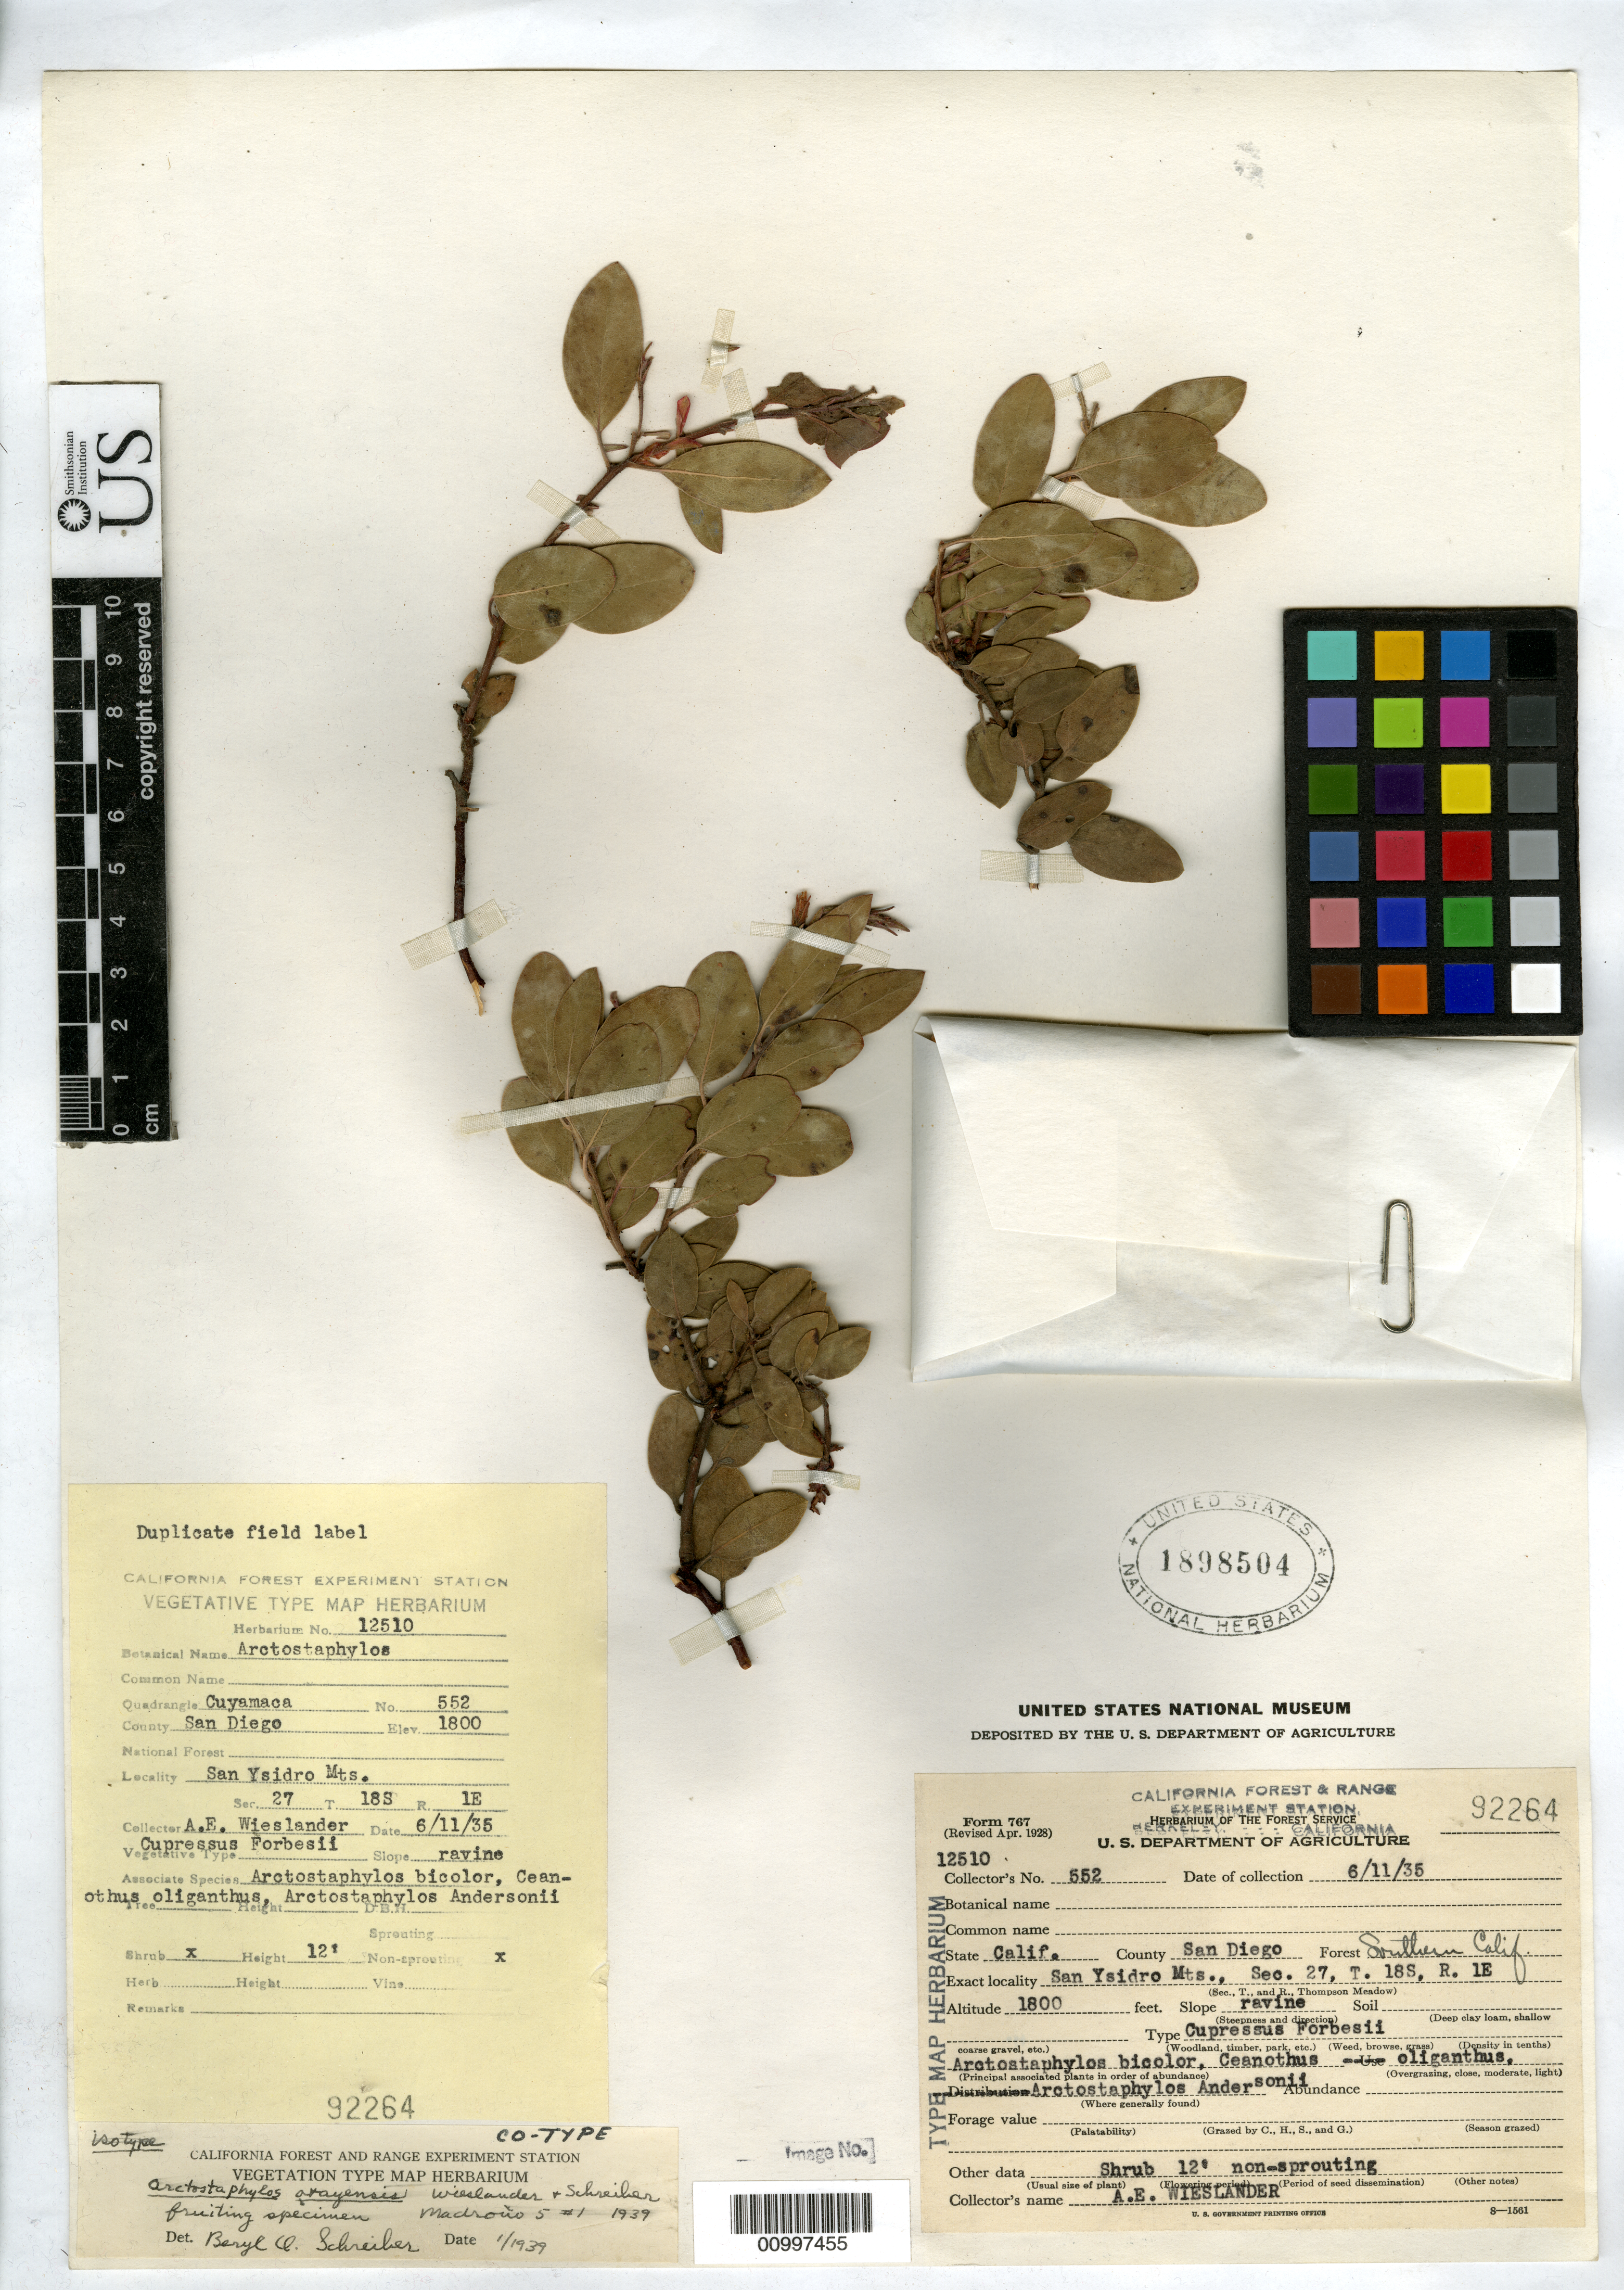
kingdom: Plantae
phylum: Tracheophyta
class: Magnoliopsida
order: Ericales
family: Ericaceae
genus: Arctostaphylos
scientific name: Arctostaphylos otayensis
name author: Wiesl. & B. Schreiber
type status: Syntype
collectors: A. E. Wieslander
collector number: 552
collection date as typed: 11 Jun 1935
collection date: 1935-06-11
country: United States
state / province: California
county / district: San Diego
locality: San Ysidro Mts.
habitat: Ravine.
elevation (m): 549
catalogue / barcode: US 1898504